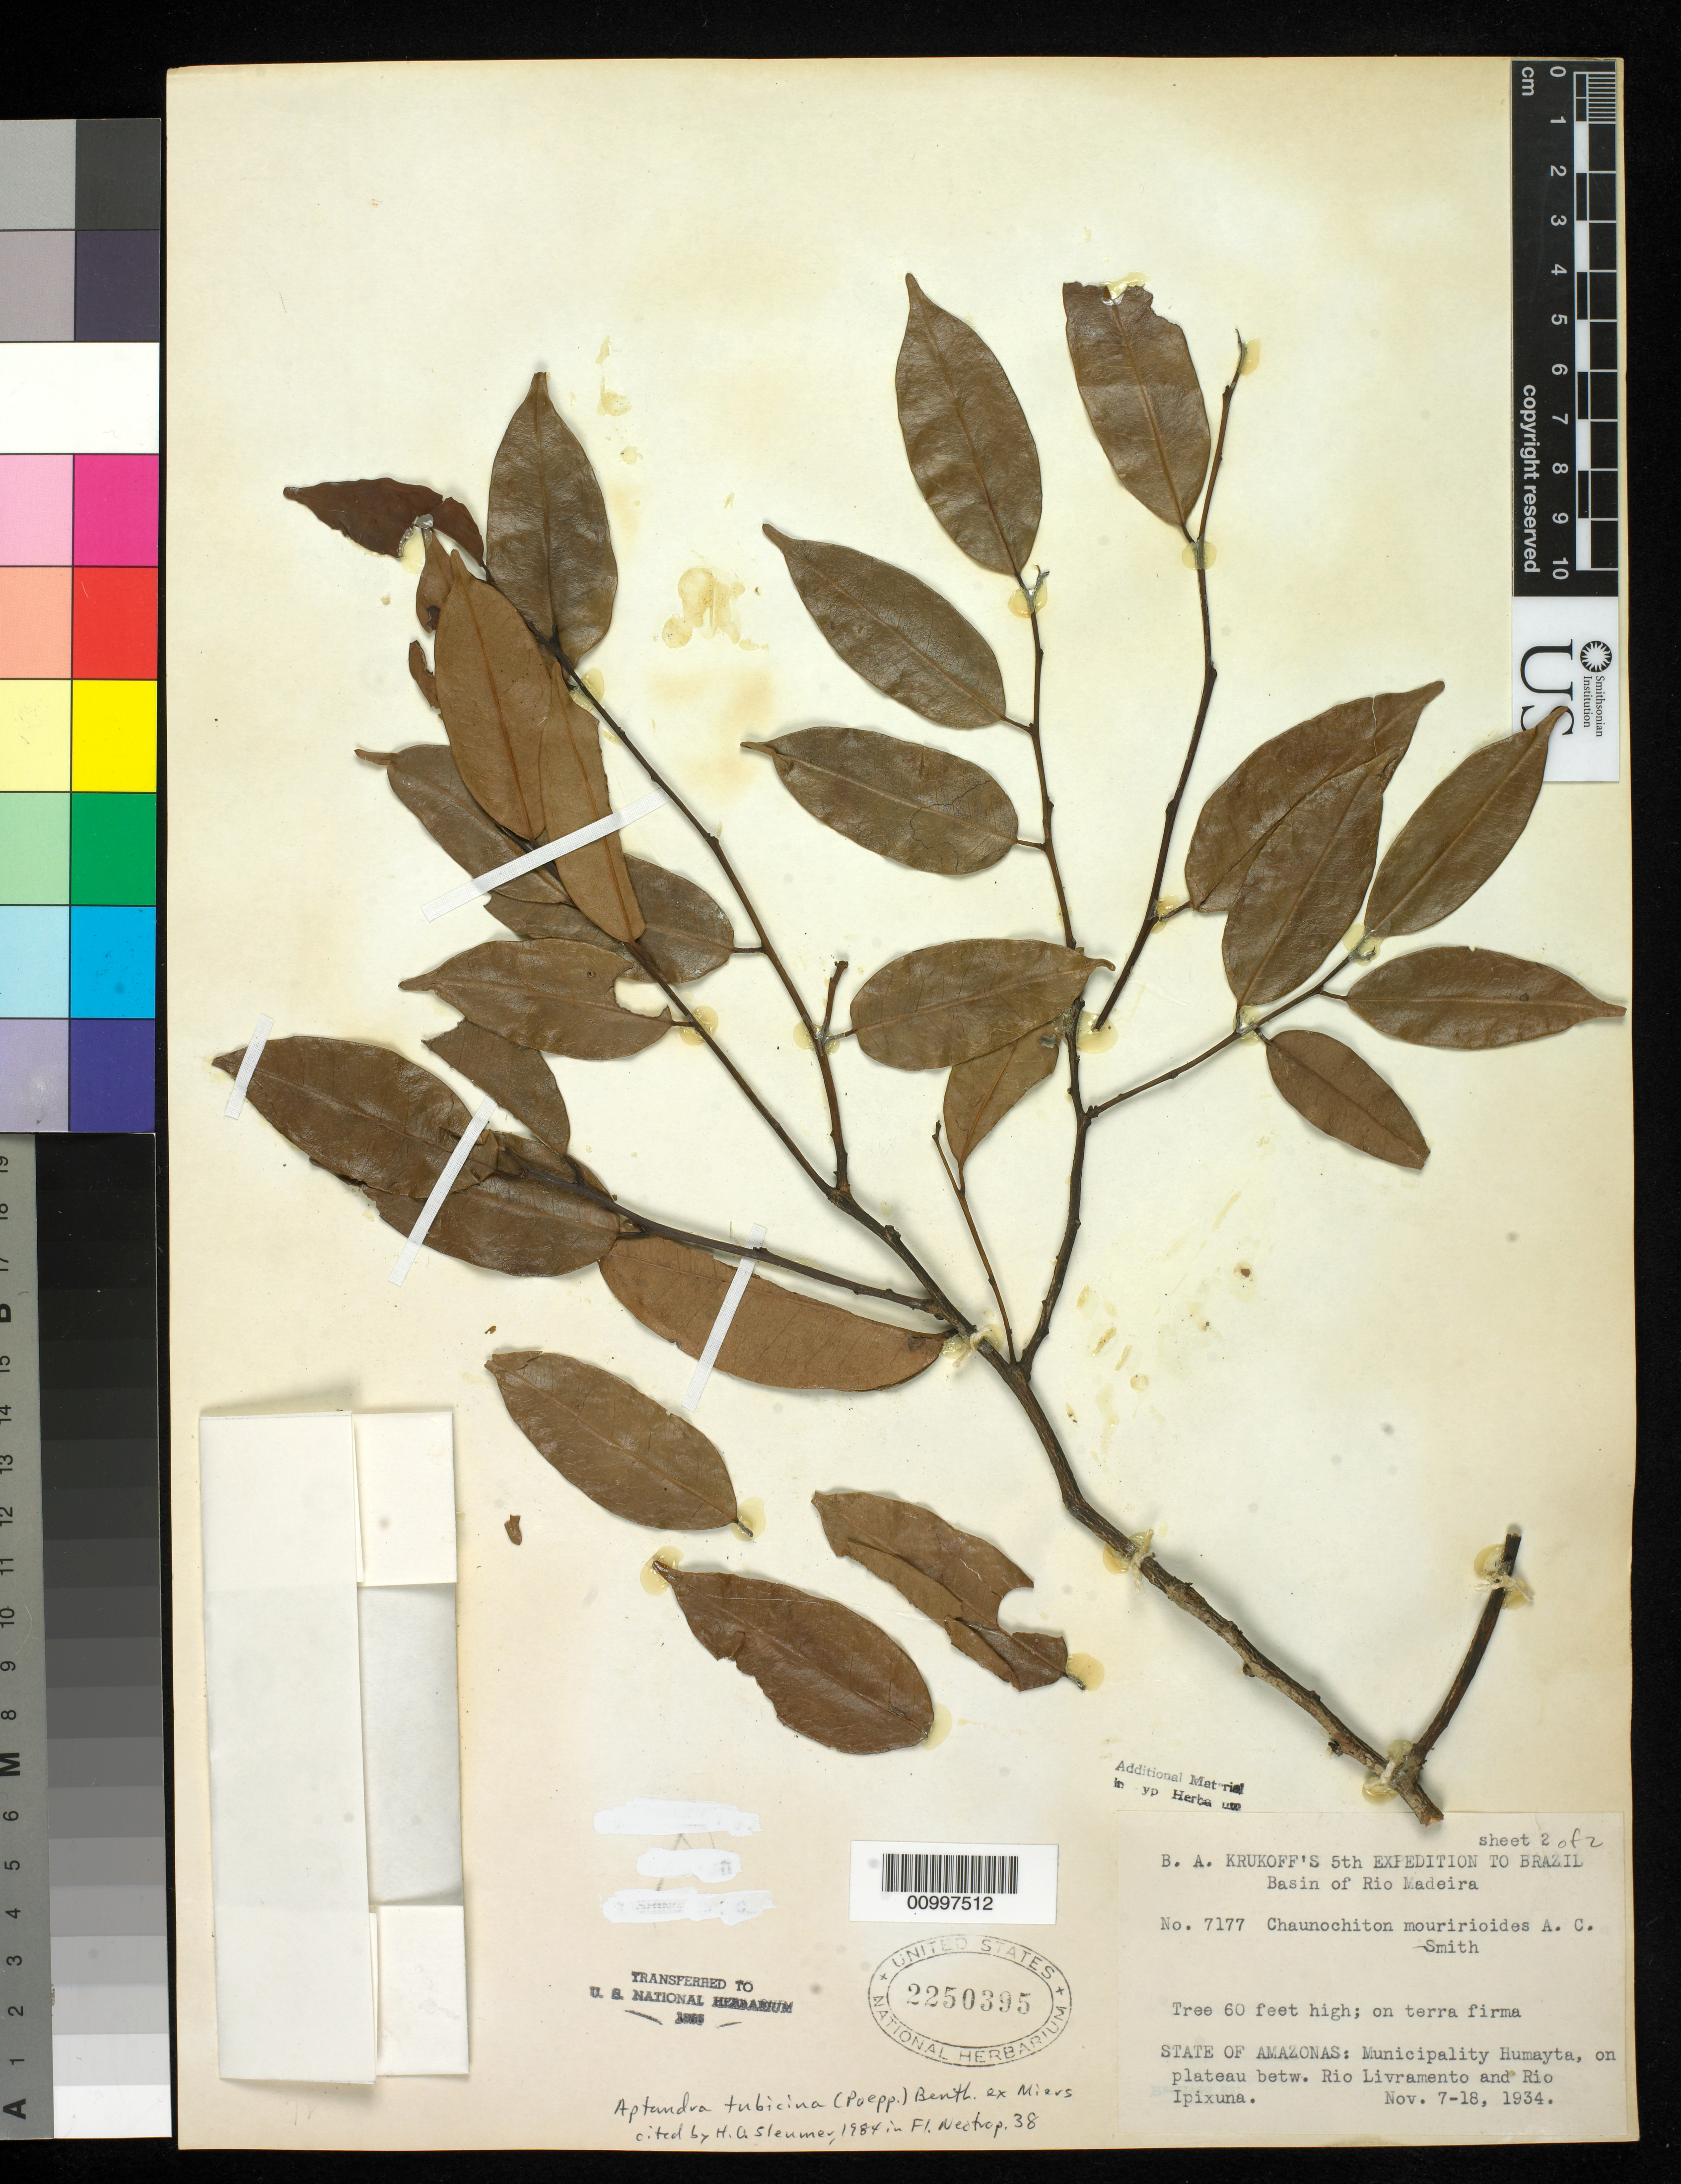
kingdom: Plantae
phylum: Tracheophyta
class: Magnoliopsida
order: Santalales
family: Aptandraceae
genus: Chaunochiton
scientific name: Chaunochiton mouririoides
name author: A.C. Sm.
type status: Isotype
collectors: B. A. Krukoff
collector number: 7177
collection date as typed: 07 Nov 1934 to 18 Nov 1934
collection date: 1934-11-07/1934-11-18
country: Brazil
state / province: Amazonas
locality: Basin of Rio Madeira. State of Amazonas: Municipality Humayta, on plateau between Rio Livramento and Rio Ipixuna.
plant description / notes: Aptandra tubicina (Poepp.) Benth. Ex Miers cited by H. O. Sleumer, 1984 in Fl. Neotrop. 38.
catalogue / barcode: US 2250395